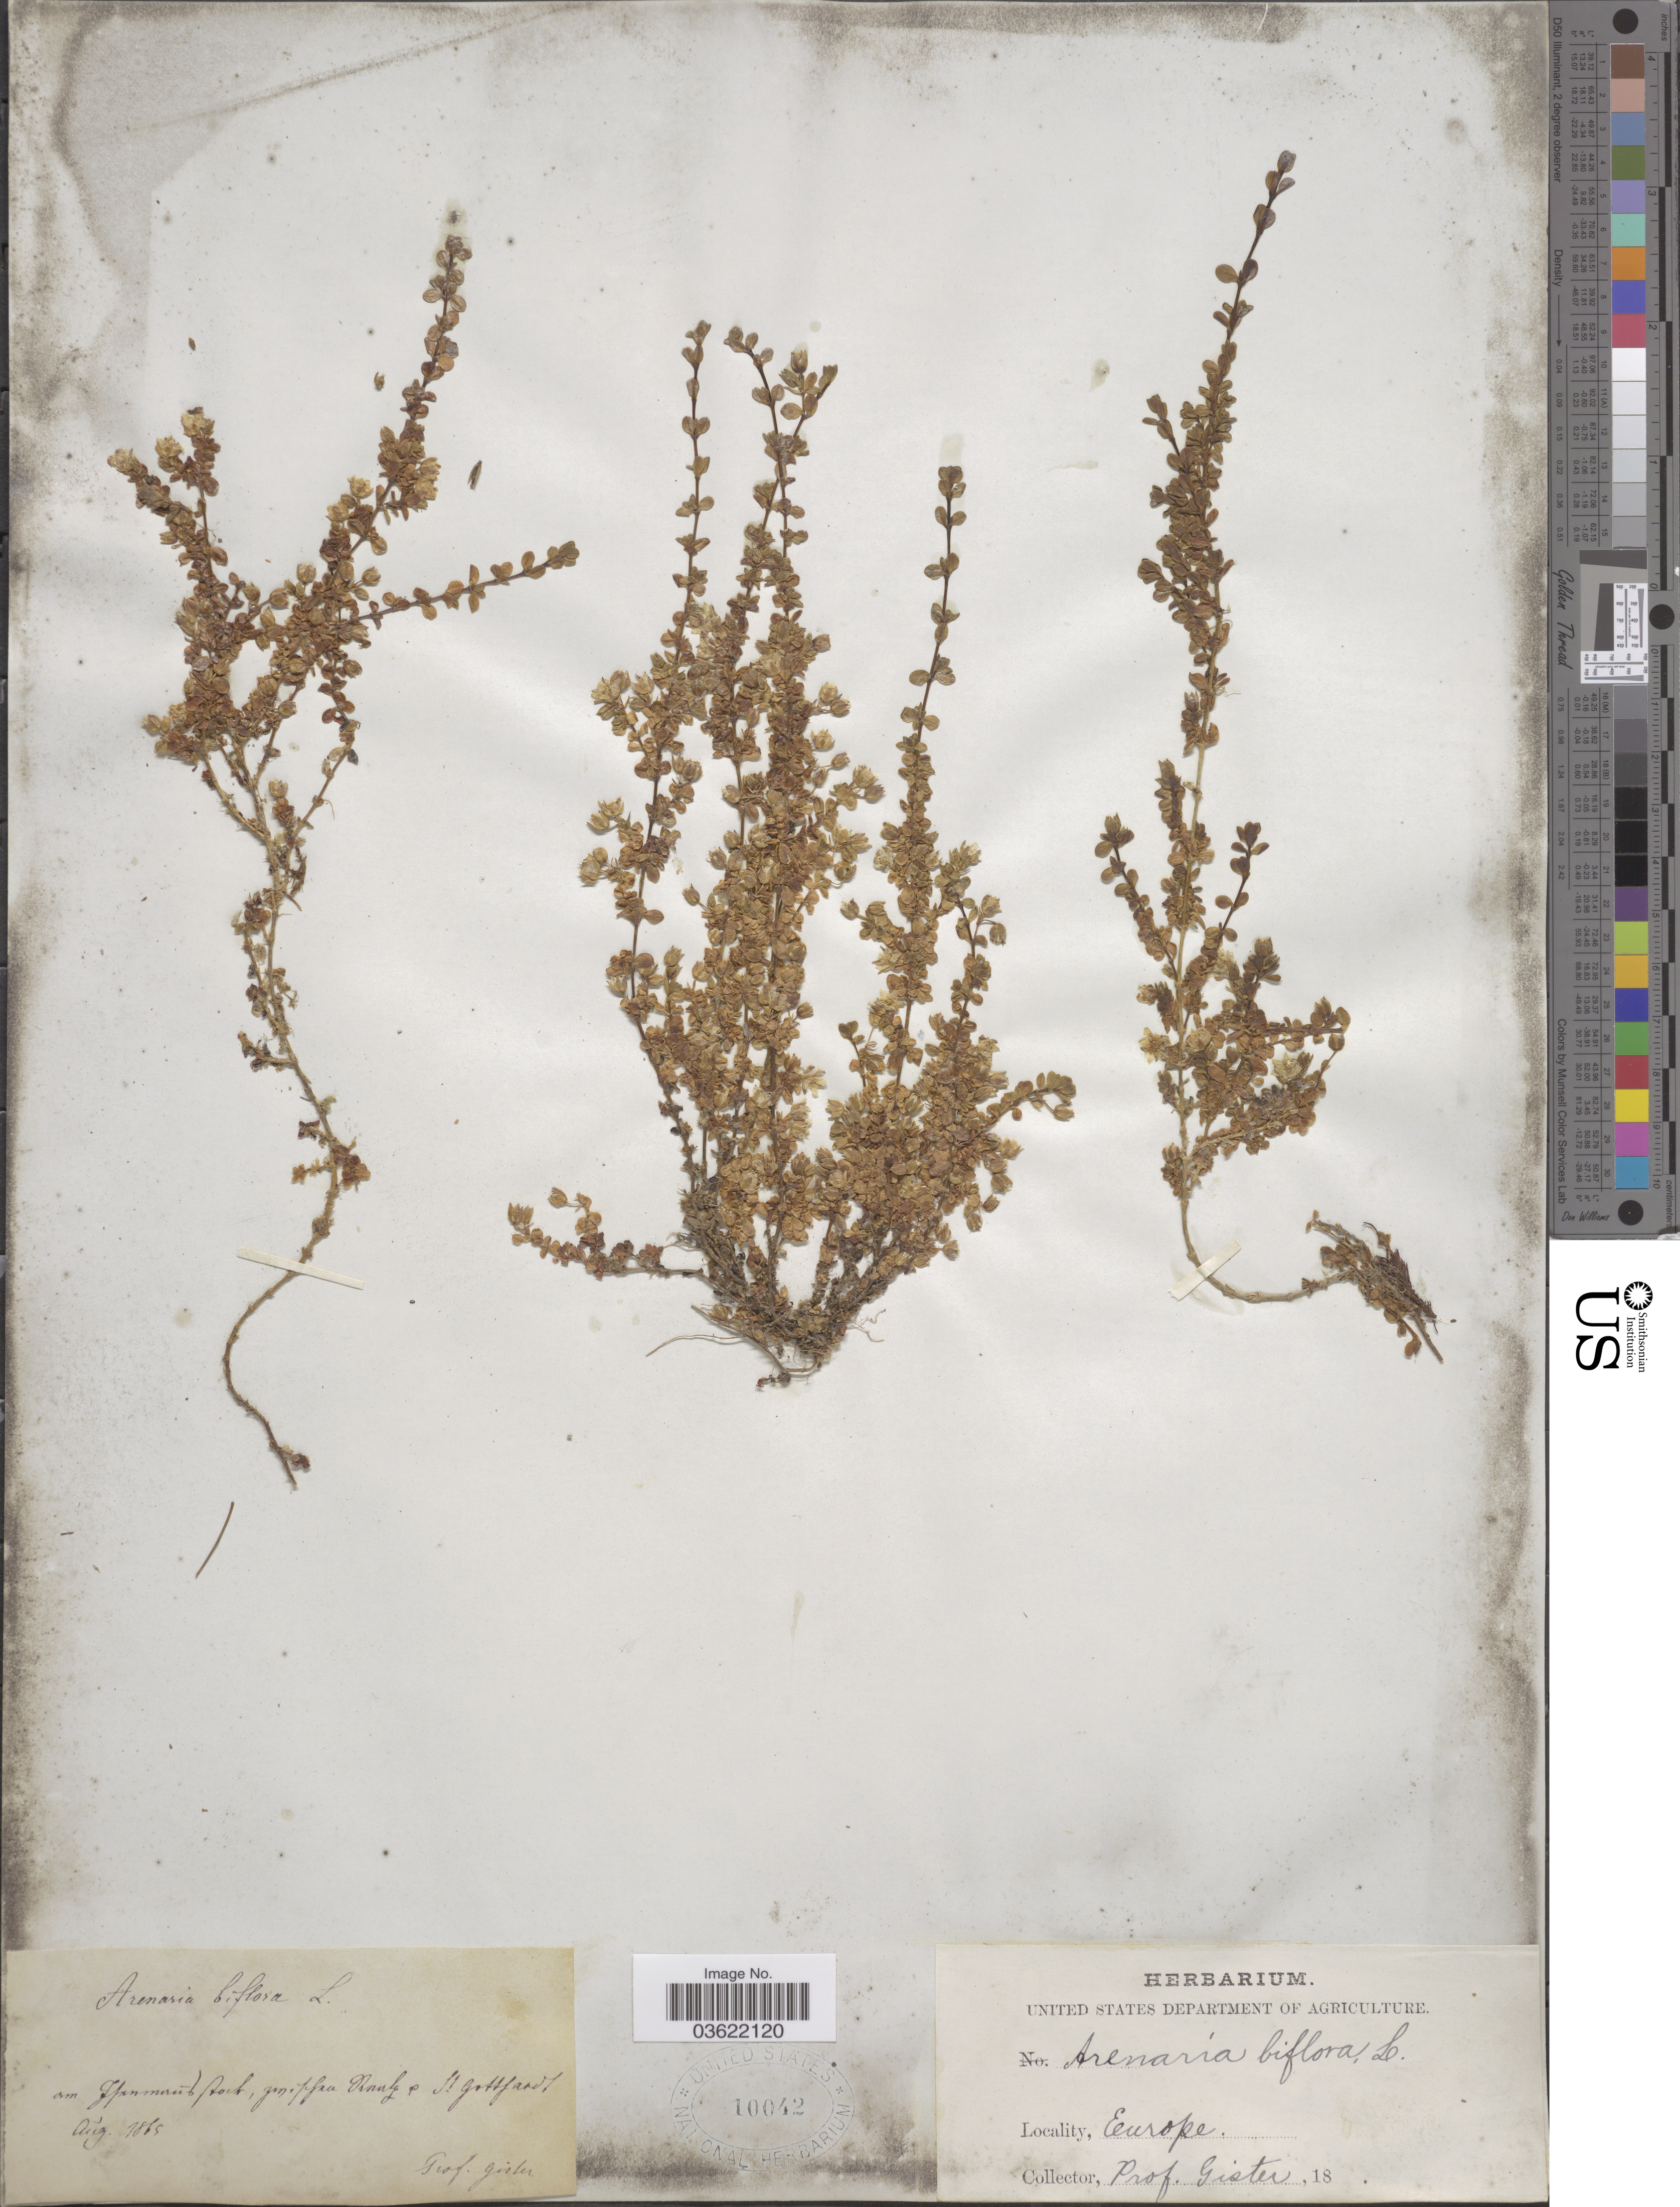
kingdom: Plantae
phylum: Tracheophyta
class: Magnoliopsida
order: Caryophyllales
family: Caryophyllaceae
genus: Arenaria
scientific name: Arenaria biflora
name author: L.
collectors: Prof. Gister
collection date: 1865-08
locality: Europe. Vm Ifenmurut Roch, ynipssen Arnarlg p. St. Gottlands. [interpreted]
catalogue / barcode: US 10042